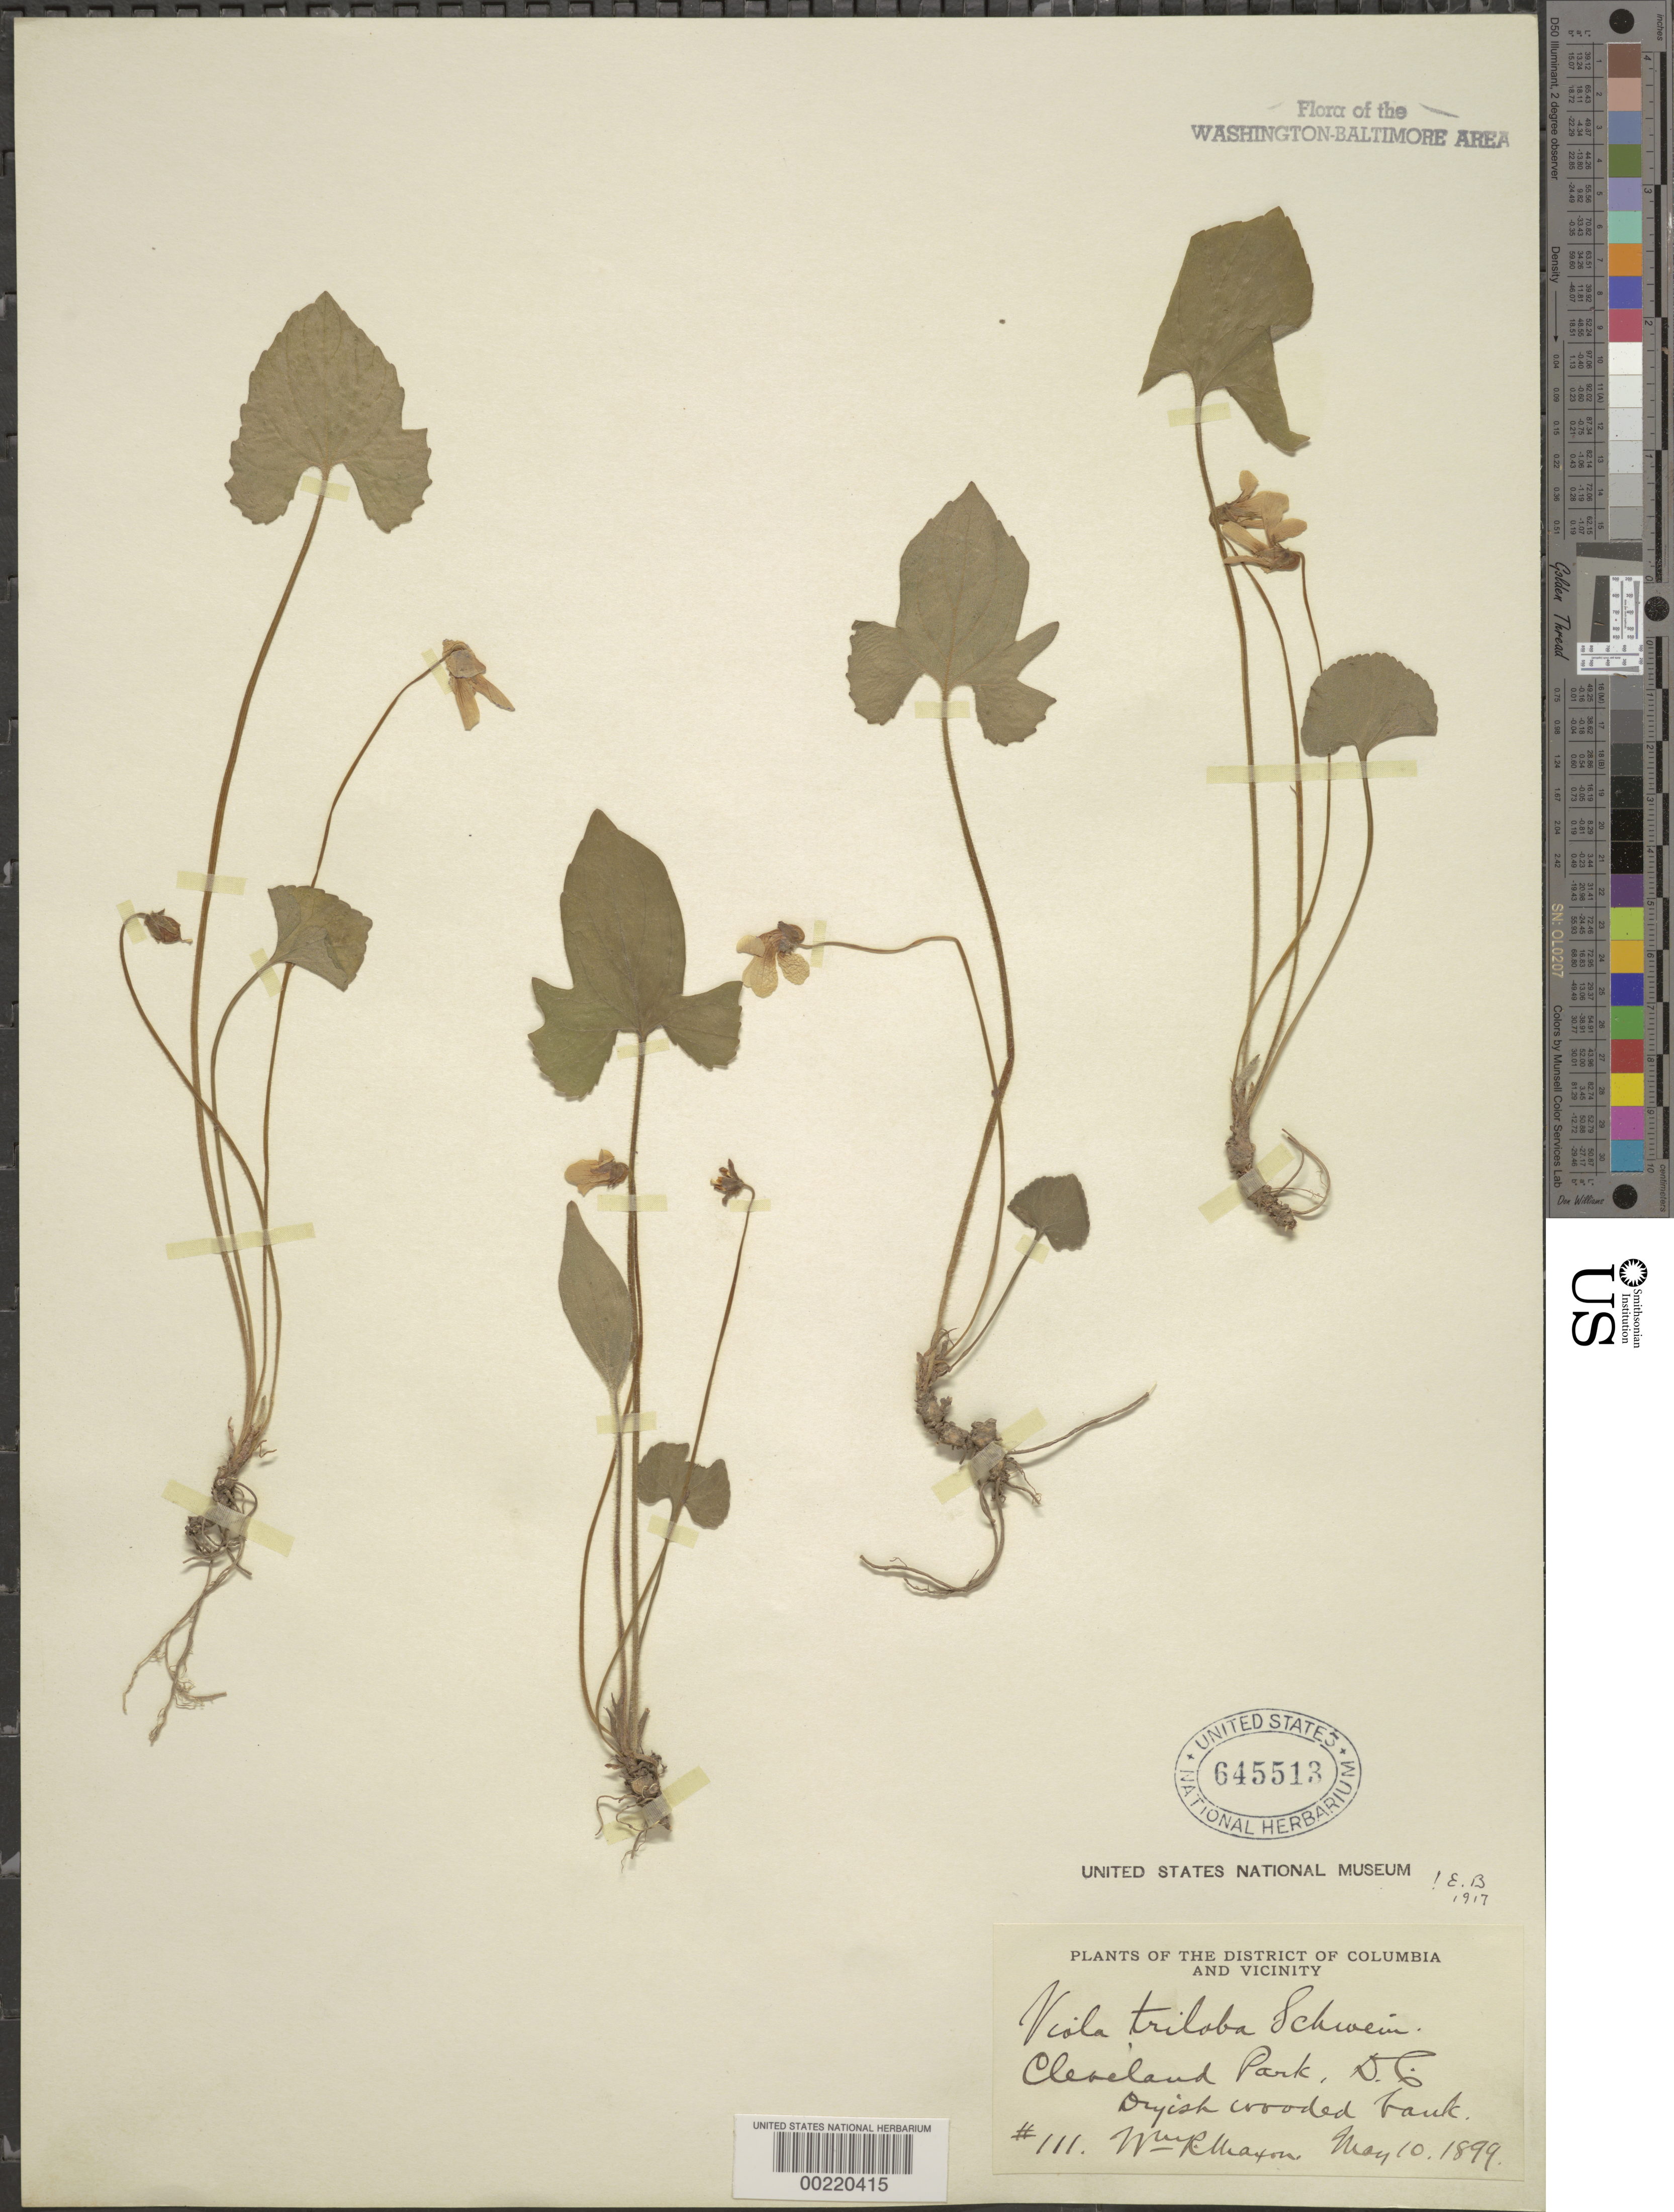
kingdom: Plantae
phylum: Tracheophyta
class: Magnoliopsida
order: Malpighiales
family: Violaceae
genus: Viola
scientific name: Viola palmata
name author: L.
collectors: W. R. Maxon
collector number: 111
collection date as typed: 10 May 1899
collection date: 1899-05-10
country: United States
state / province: District of Columbia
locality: Cleveland Park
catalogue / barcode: US 645513